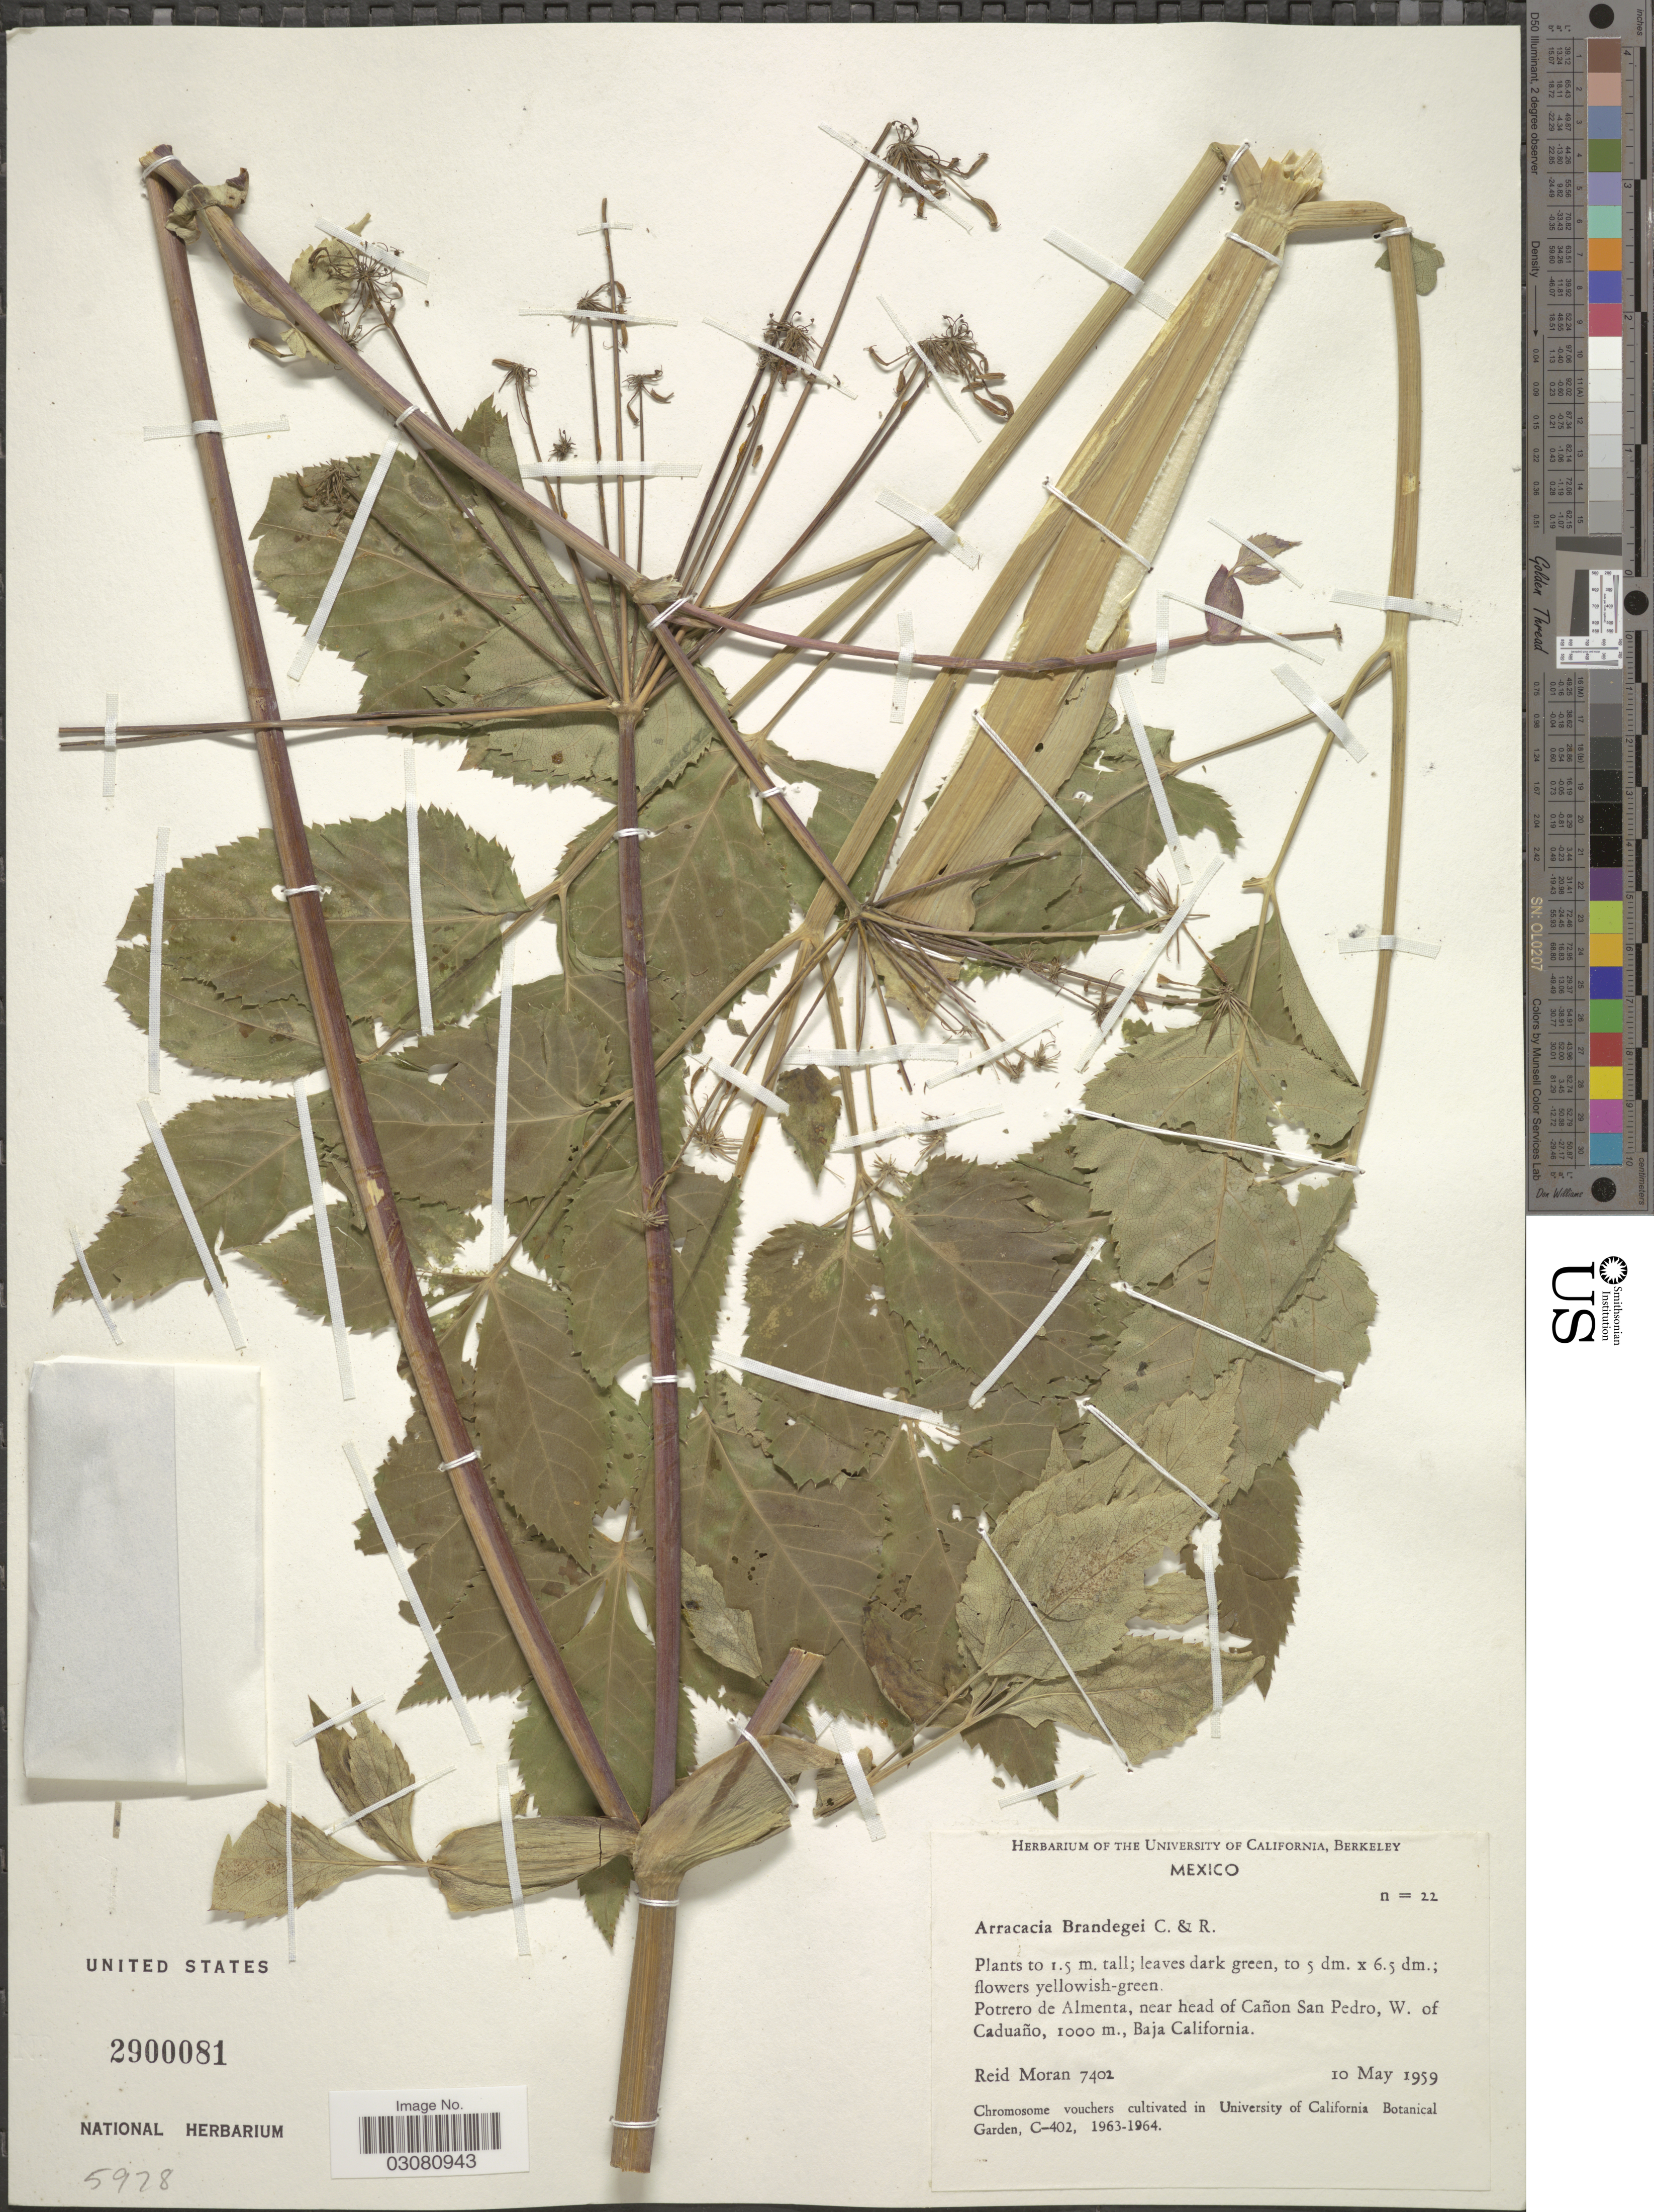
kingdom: Plantae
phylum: Tracheophyta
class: Magnoliopsida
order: Apiales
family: Apiaceae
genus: Arracacia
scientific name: Arracacia brandegei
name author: J.M. Coult. & Rose in Brandegee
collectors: R. Moran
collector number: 7402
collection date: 1959-05-10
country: Mexico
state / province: Baja California Sur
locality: Potrero de Almenta, near head of Cañon San Pedro, W. of Caduaño.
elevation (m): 1000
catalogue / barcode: US 2900081